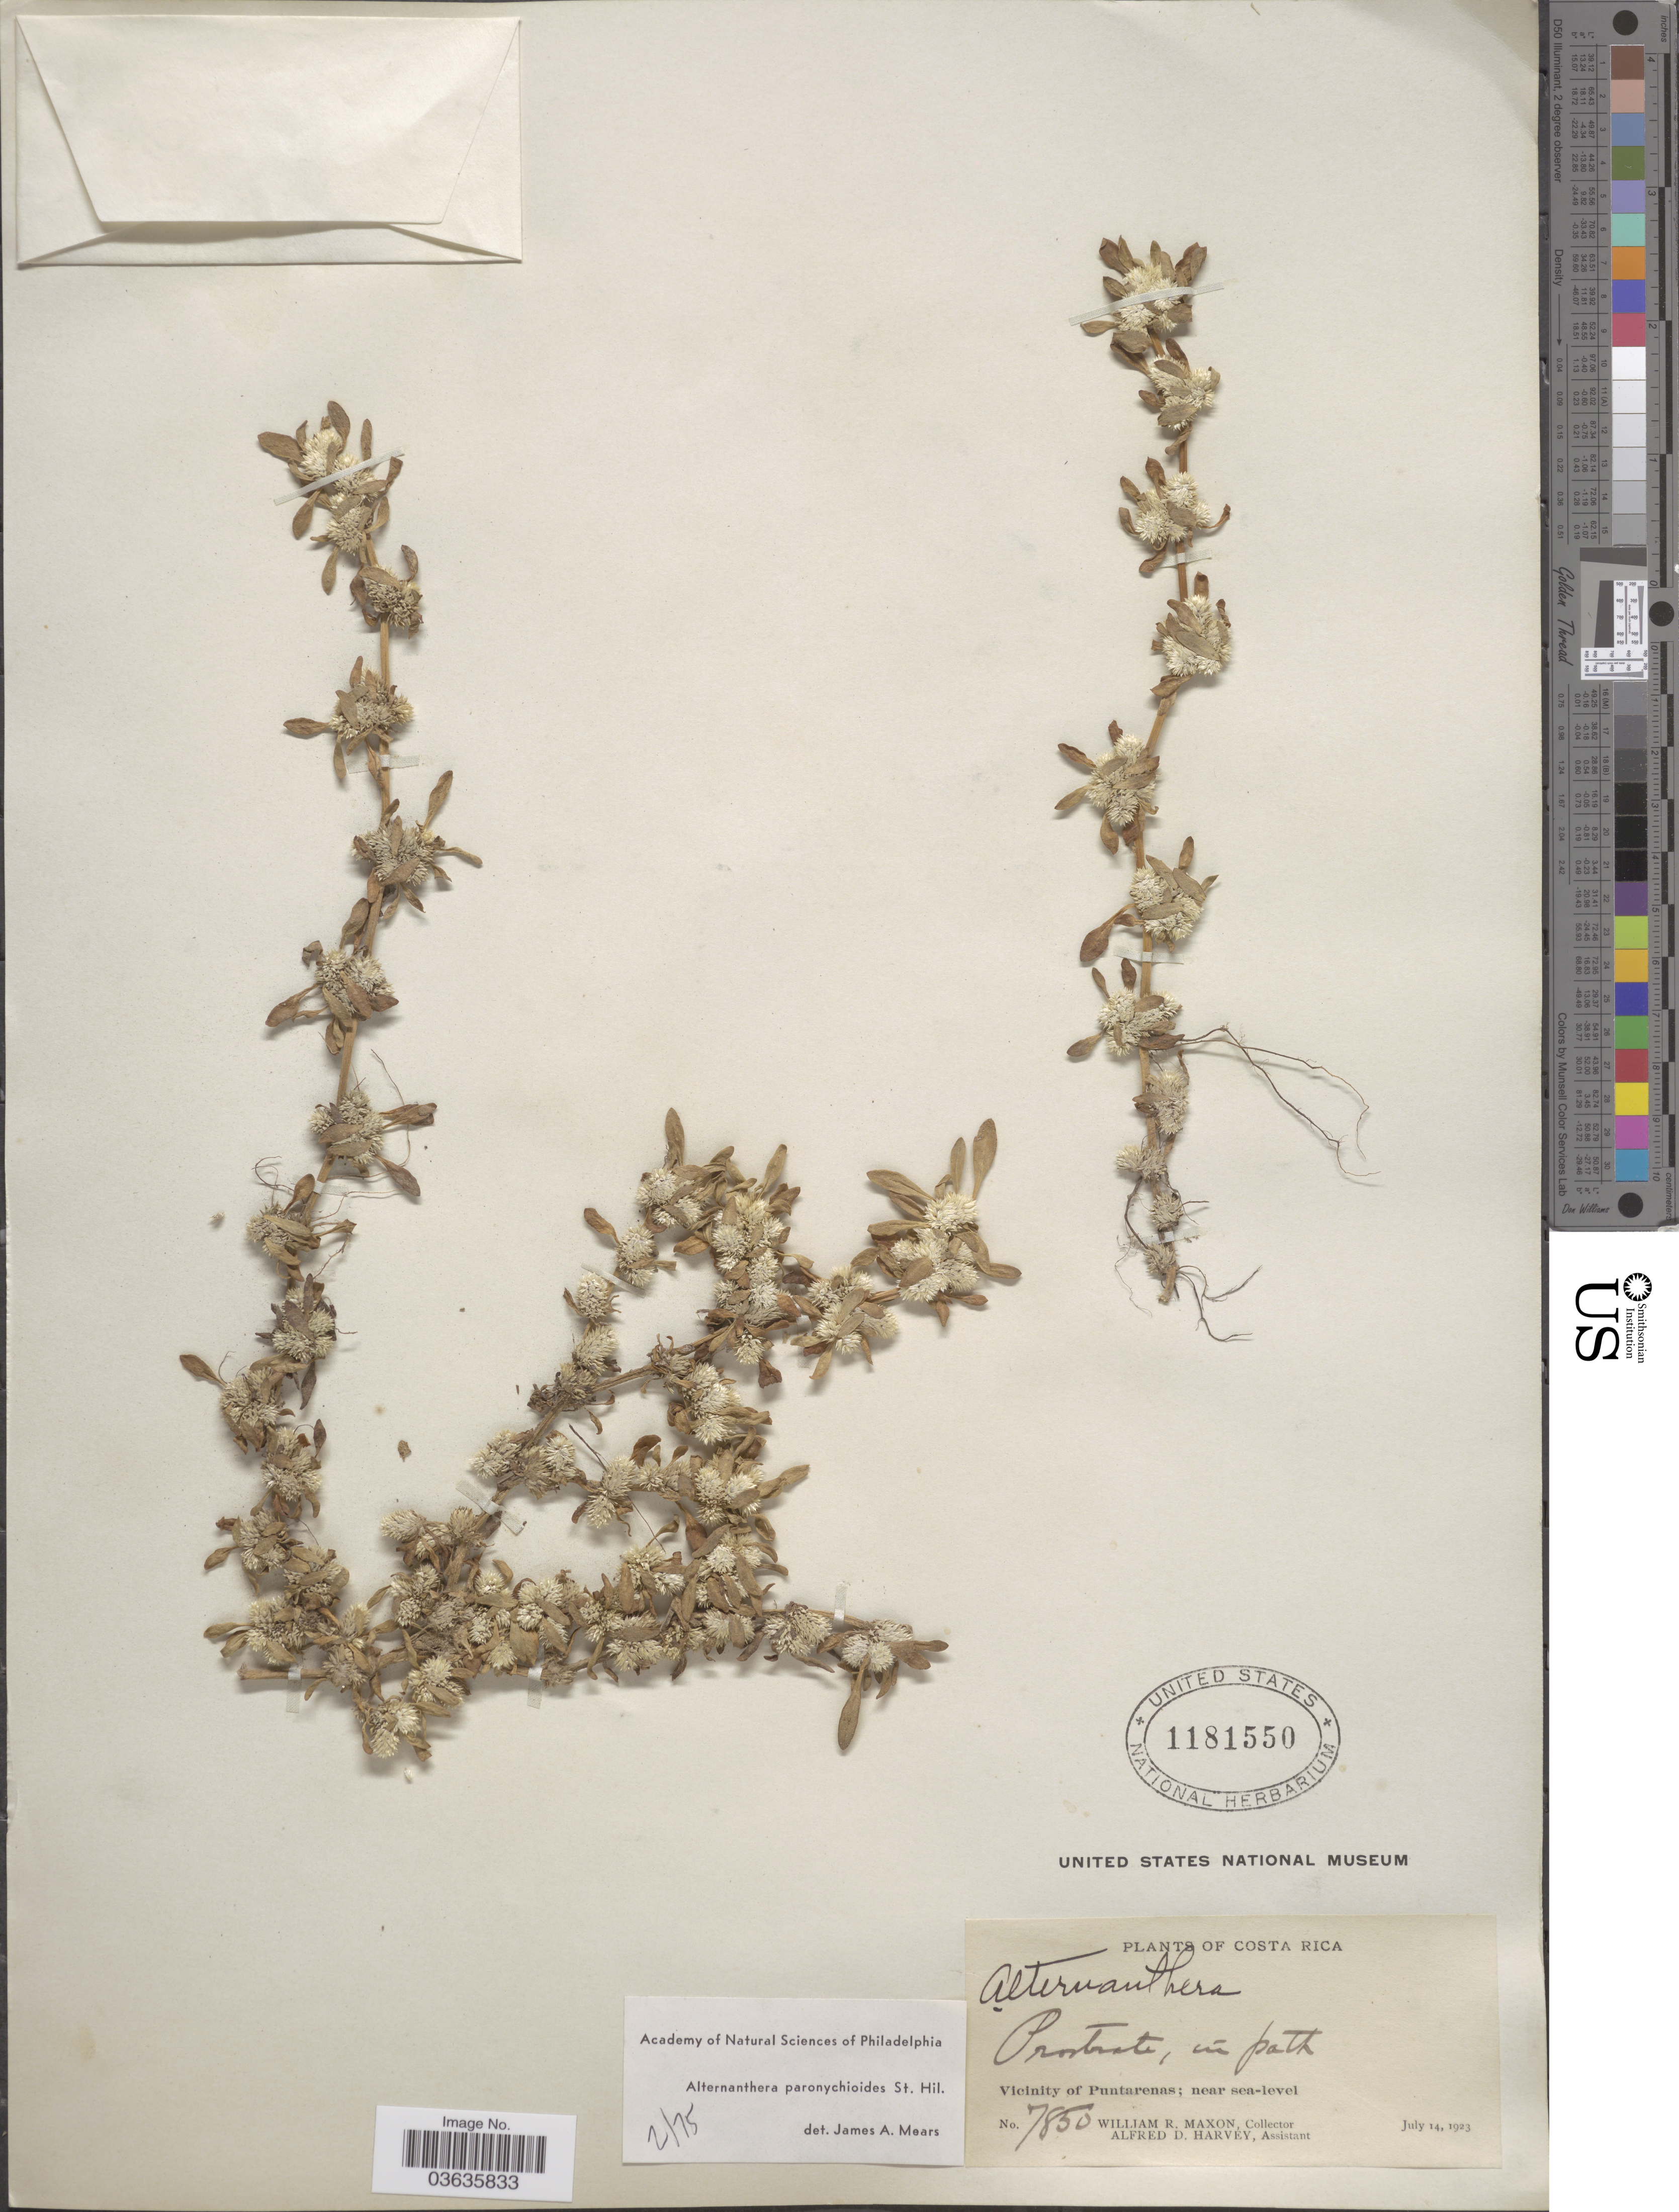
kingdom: Plantae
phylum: Tracheophyta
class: Magnoliopsida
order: Caryophyllales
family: Amaranthaceae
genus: Alternanthera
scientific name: Alternanthera paronychioides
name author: A. St.-Hil.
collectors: W. R. Maxon & A. D. Harvey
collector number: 7850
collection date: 1923-07-14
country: Costa Rica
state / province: Puntarenas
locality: Vicinity of Puntarenas.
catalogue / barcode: US 1181550